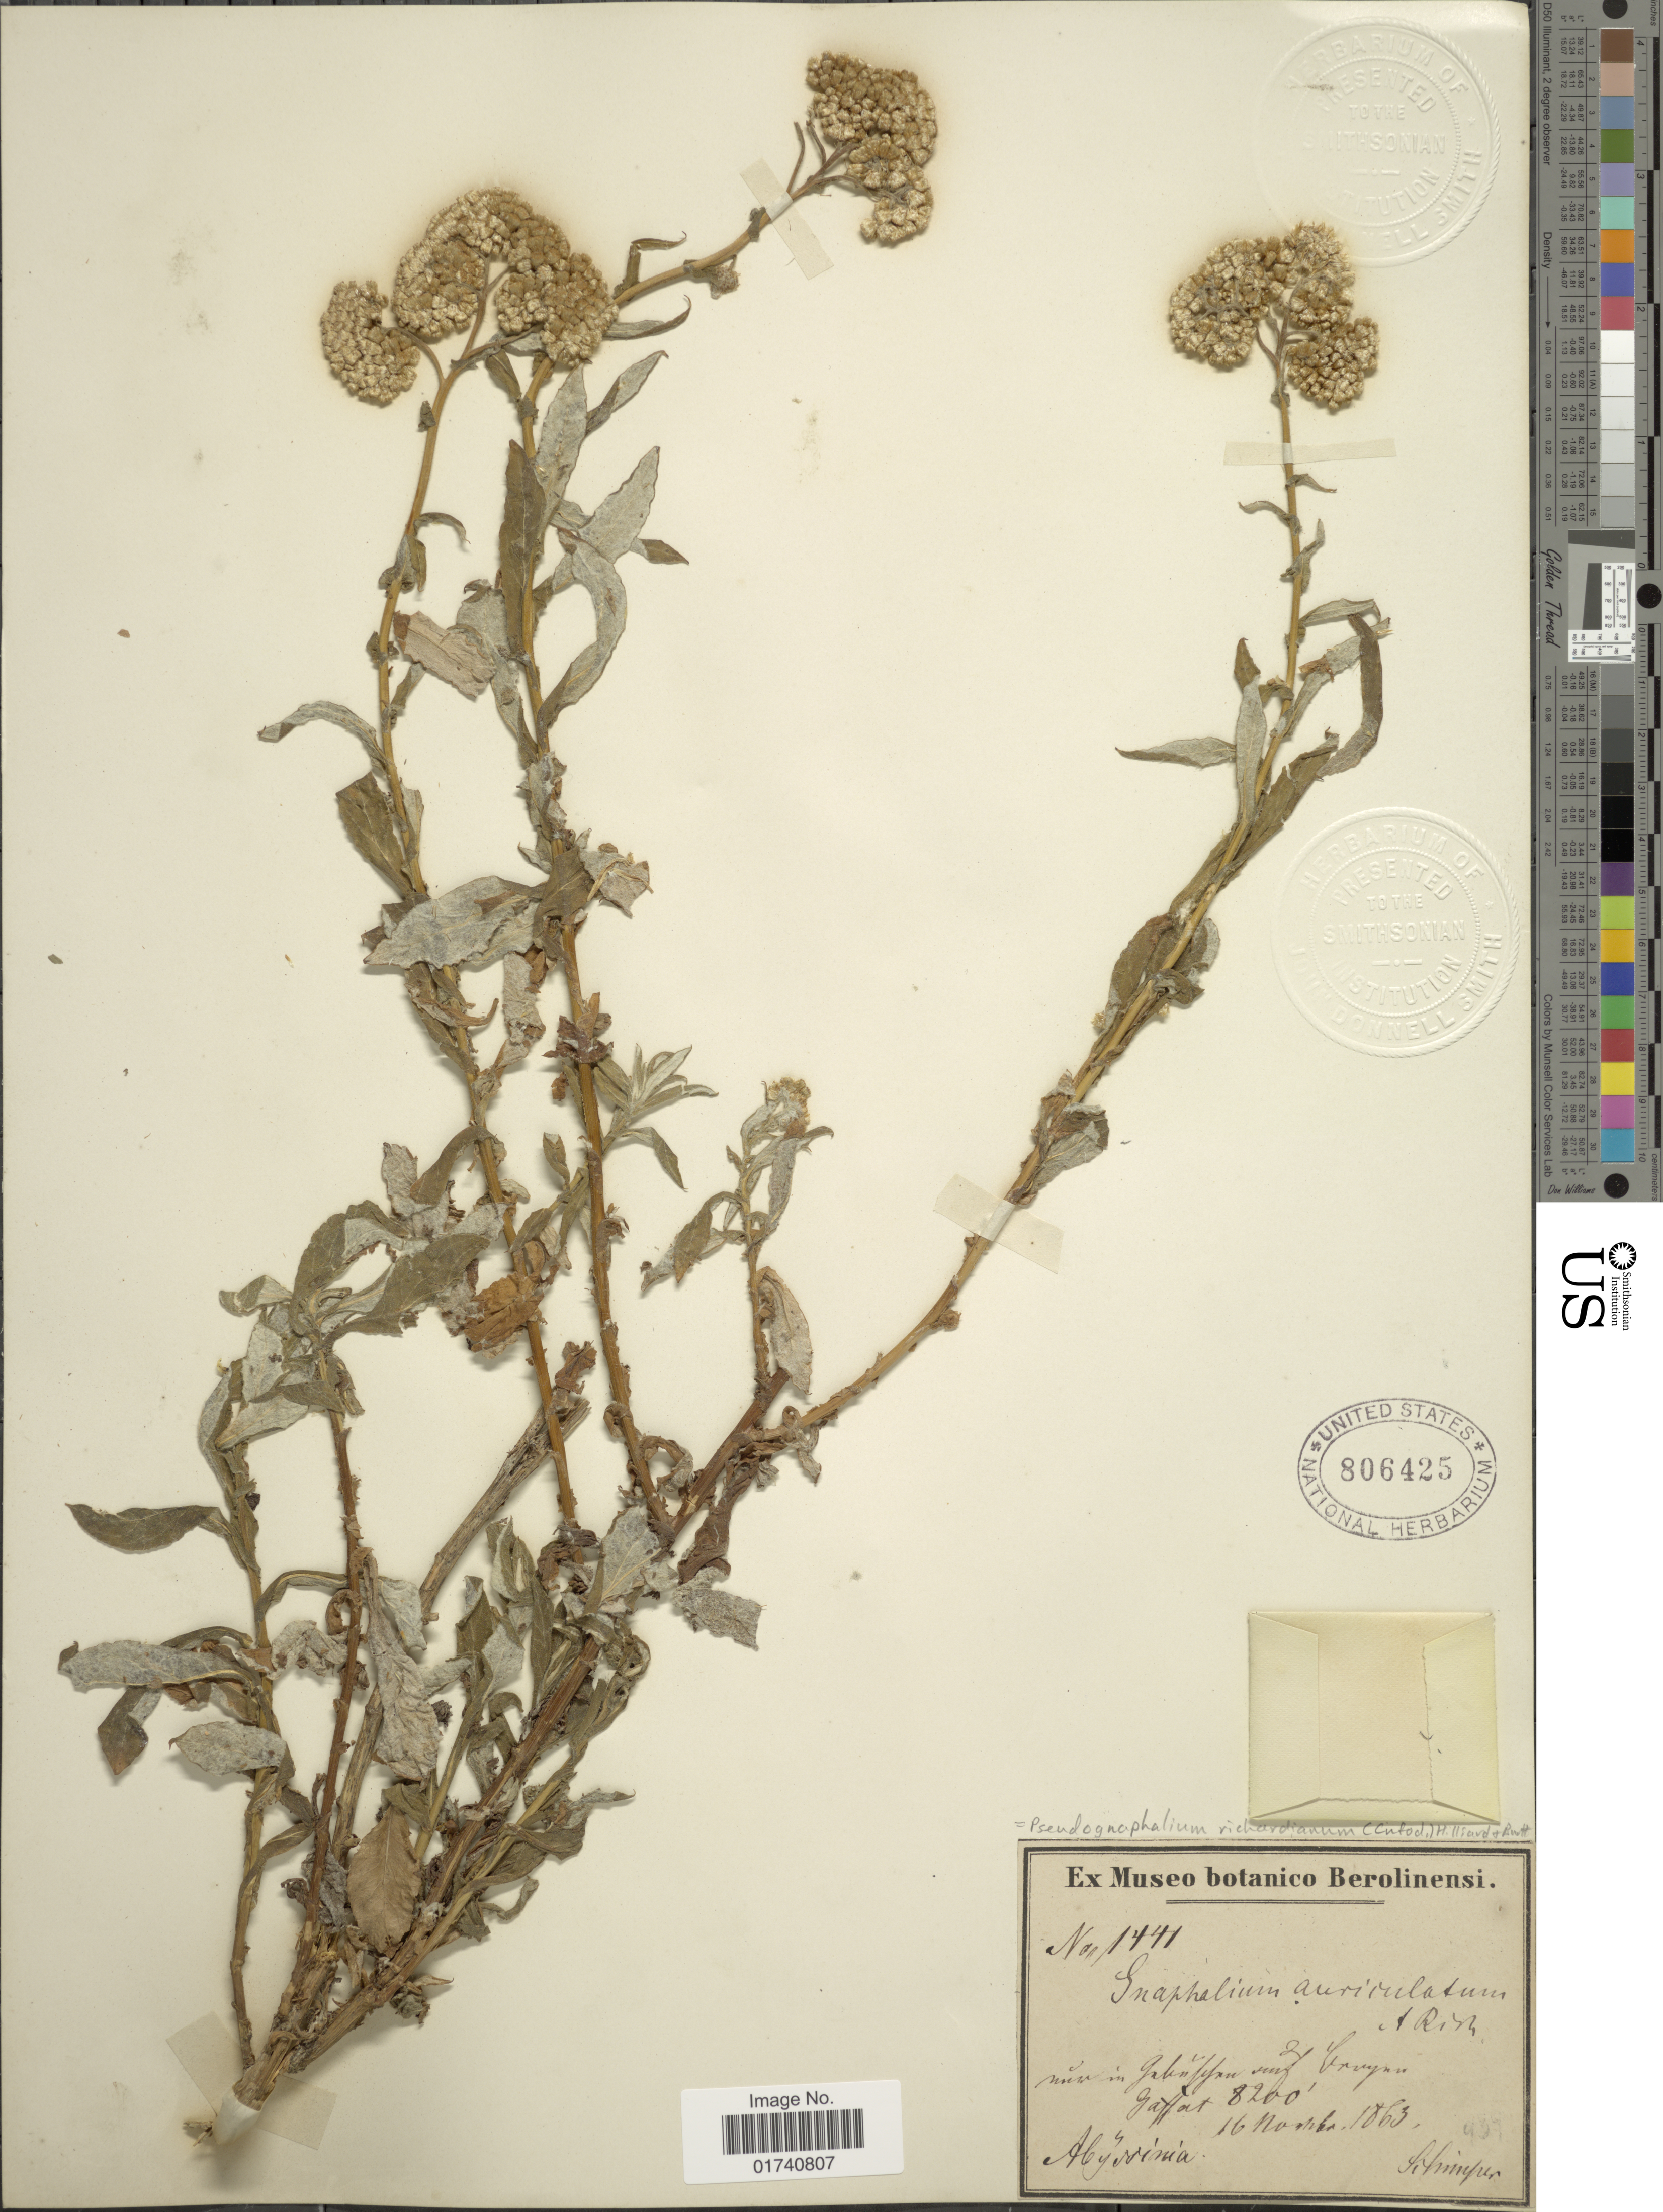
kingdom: Plantae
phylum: Tracheophyta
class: Magnoliopsida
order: Asterales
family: Asteraceae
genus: Pseudognaphalium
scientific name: Pseudognaphalium richardianum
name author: (Cufod.) Hilliard & B.L. Burtt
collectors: -. Schimper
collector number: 1441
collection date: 1863-11-16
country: Eritrea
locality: [illegible text] Saffat. Abyssinia.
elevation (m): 2499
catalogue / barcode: US 806425